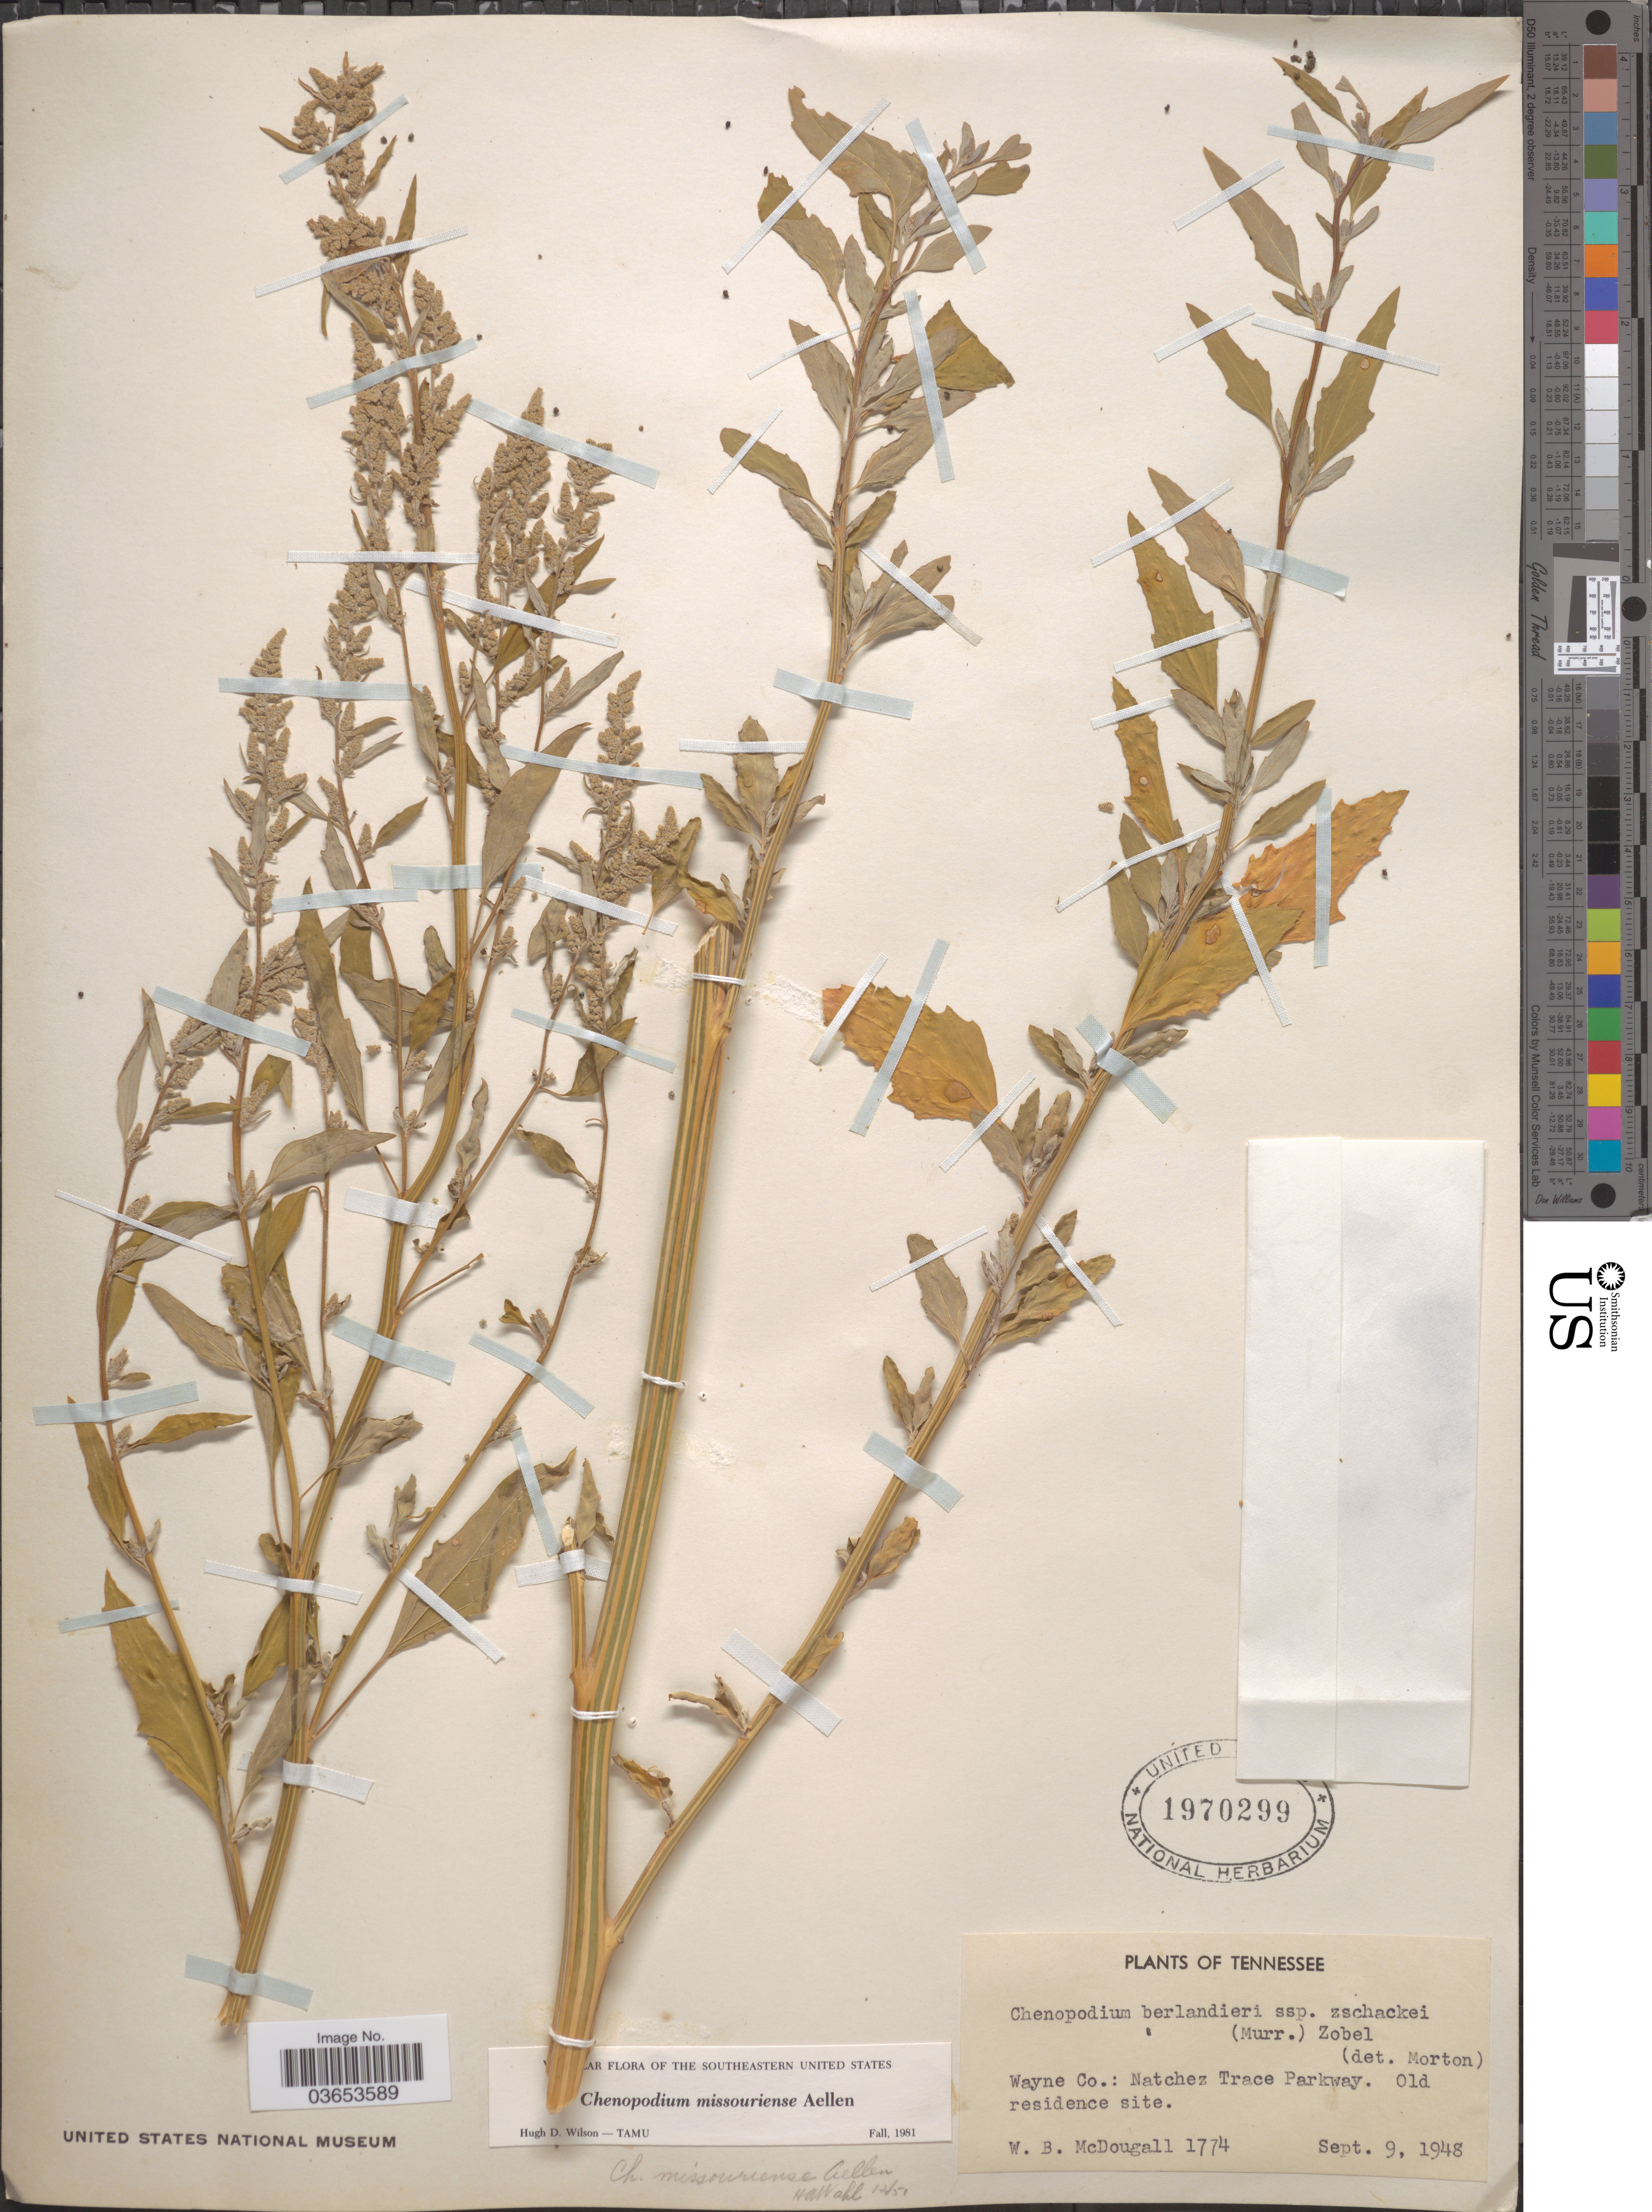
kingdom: Plantae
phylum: Tracheophyta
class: Magnoliopsida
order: Caryophyllales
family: Amaranthaceae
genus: Chenopodium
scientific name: Chenopodium missouriense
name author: Aellen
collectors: W. B. McDougall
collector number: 1774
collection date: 1948-09-09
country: United States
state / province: Tennessee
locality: Wayne Co.: Natchez Trace Parkway. Old residence site.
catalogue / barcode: US 1970299